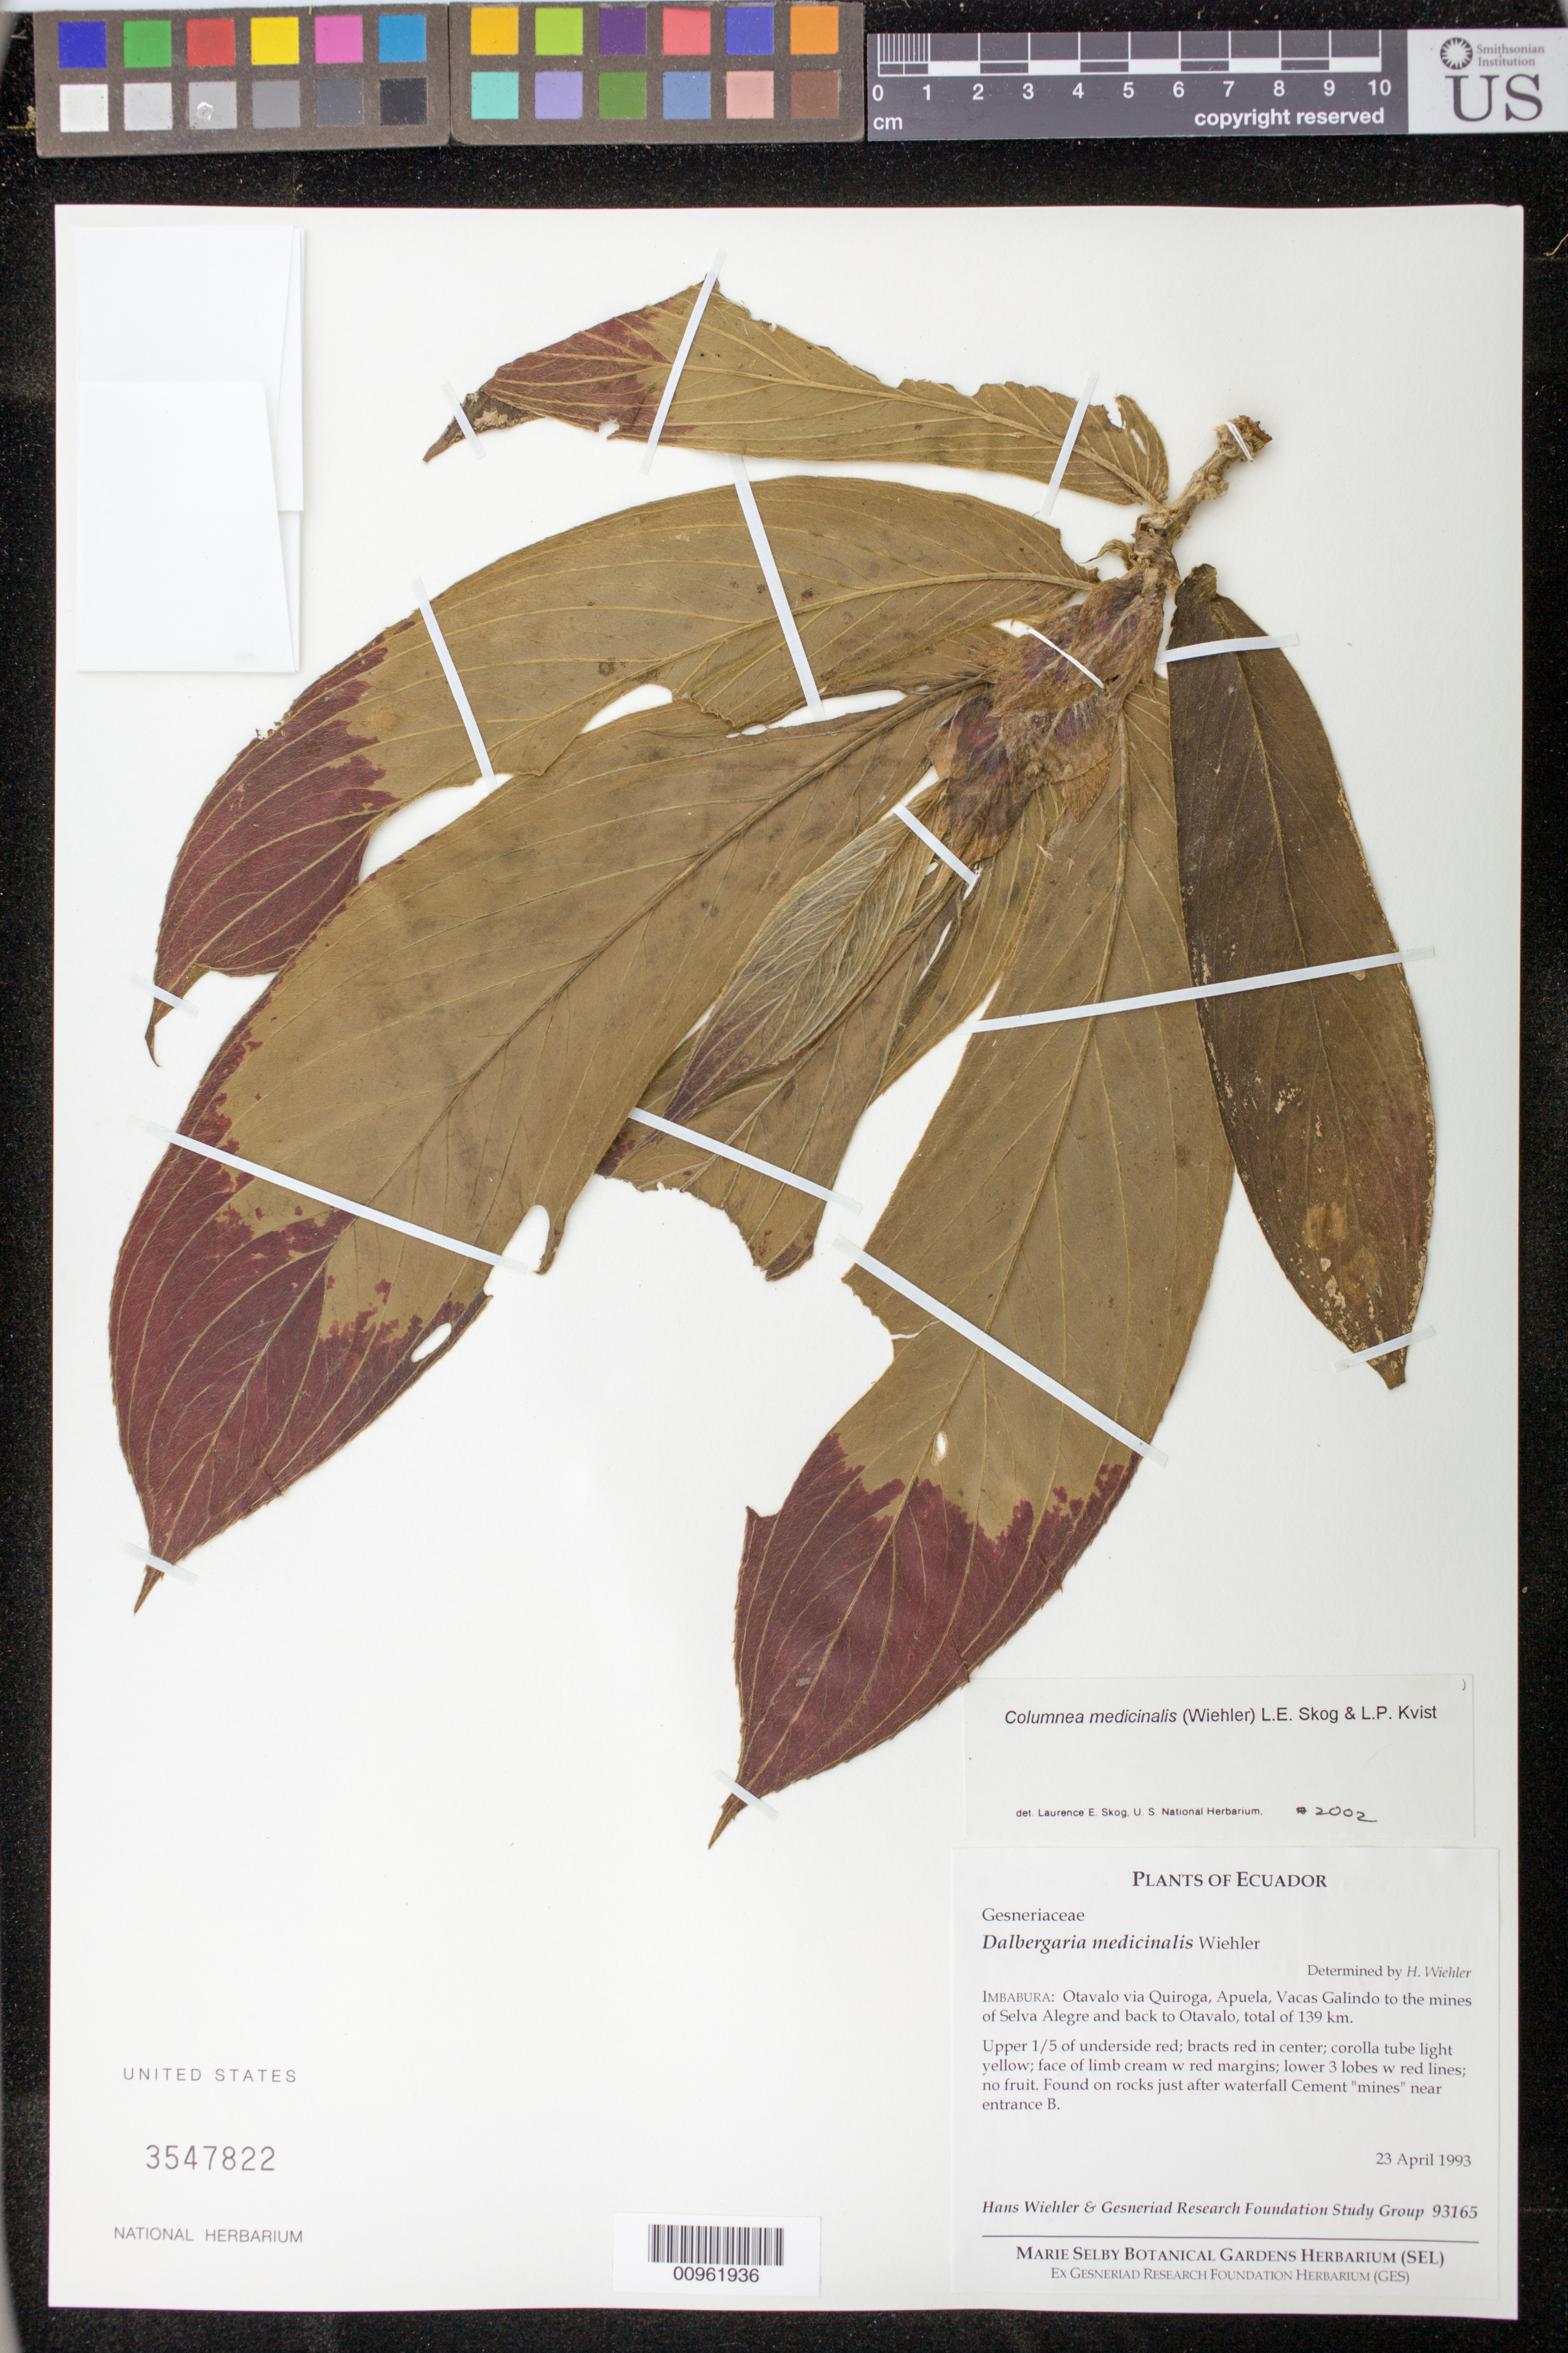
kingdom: Plantae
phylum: Tracheophyta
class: Magnoliopsida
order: Lamiales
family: Gesneriaceae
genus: Columnea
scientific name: Columnea medicinalis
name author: (Wiehler) L.E. Skog & L.P. Kvist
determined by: Skog, Laurence E.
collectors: H. J. Wiehler & GRF Study Group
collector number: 93165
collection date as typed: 23 Apr 1993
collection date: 1993-04-23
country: Ecuador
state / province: Imbabura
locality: Imbabura: Otavalo via Quiroga, Apuela, Vacas Galindo to the mines of Selva Alegre and back to Otavalo, total of 139 km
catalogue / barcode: US 3547822